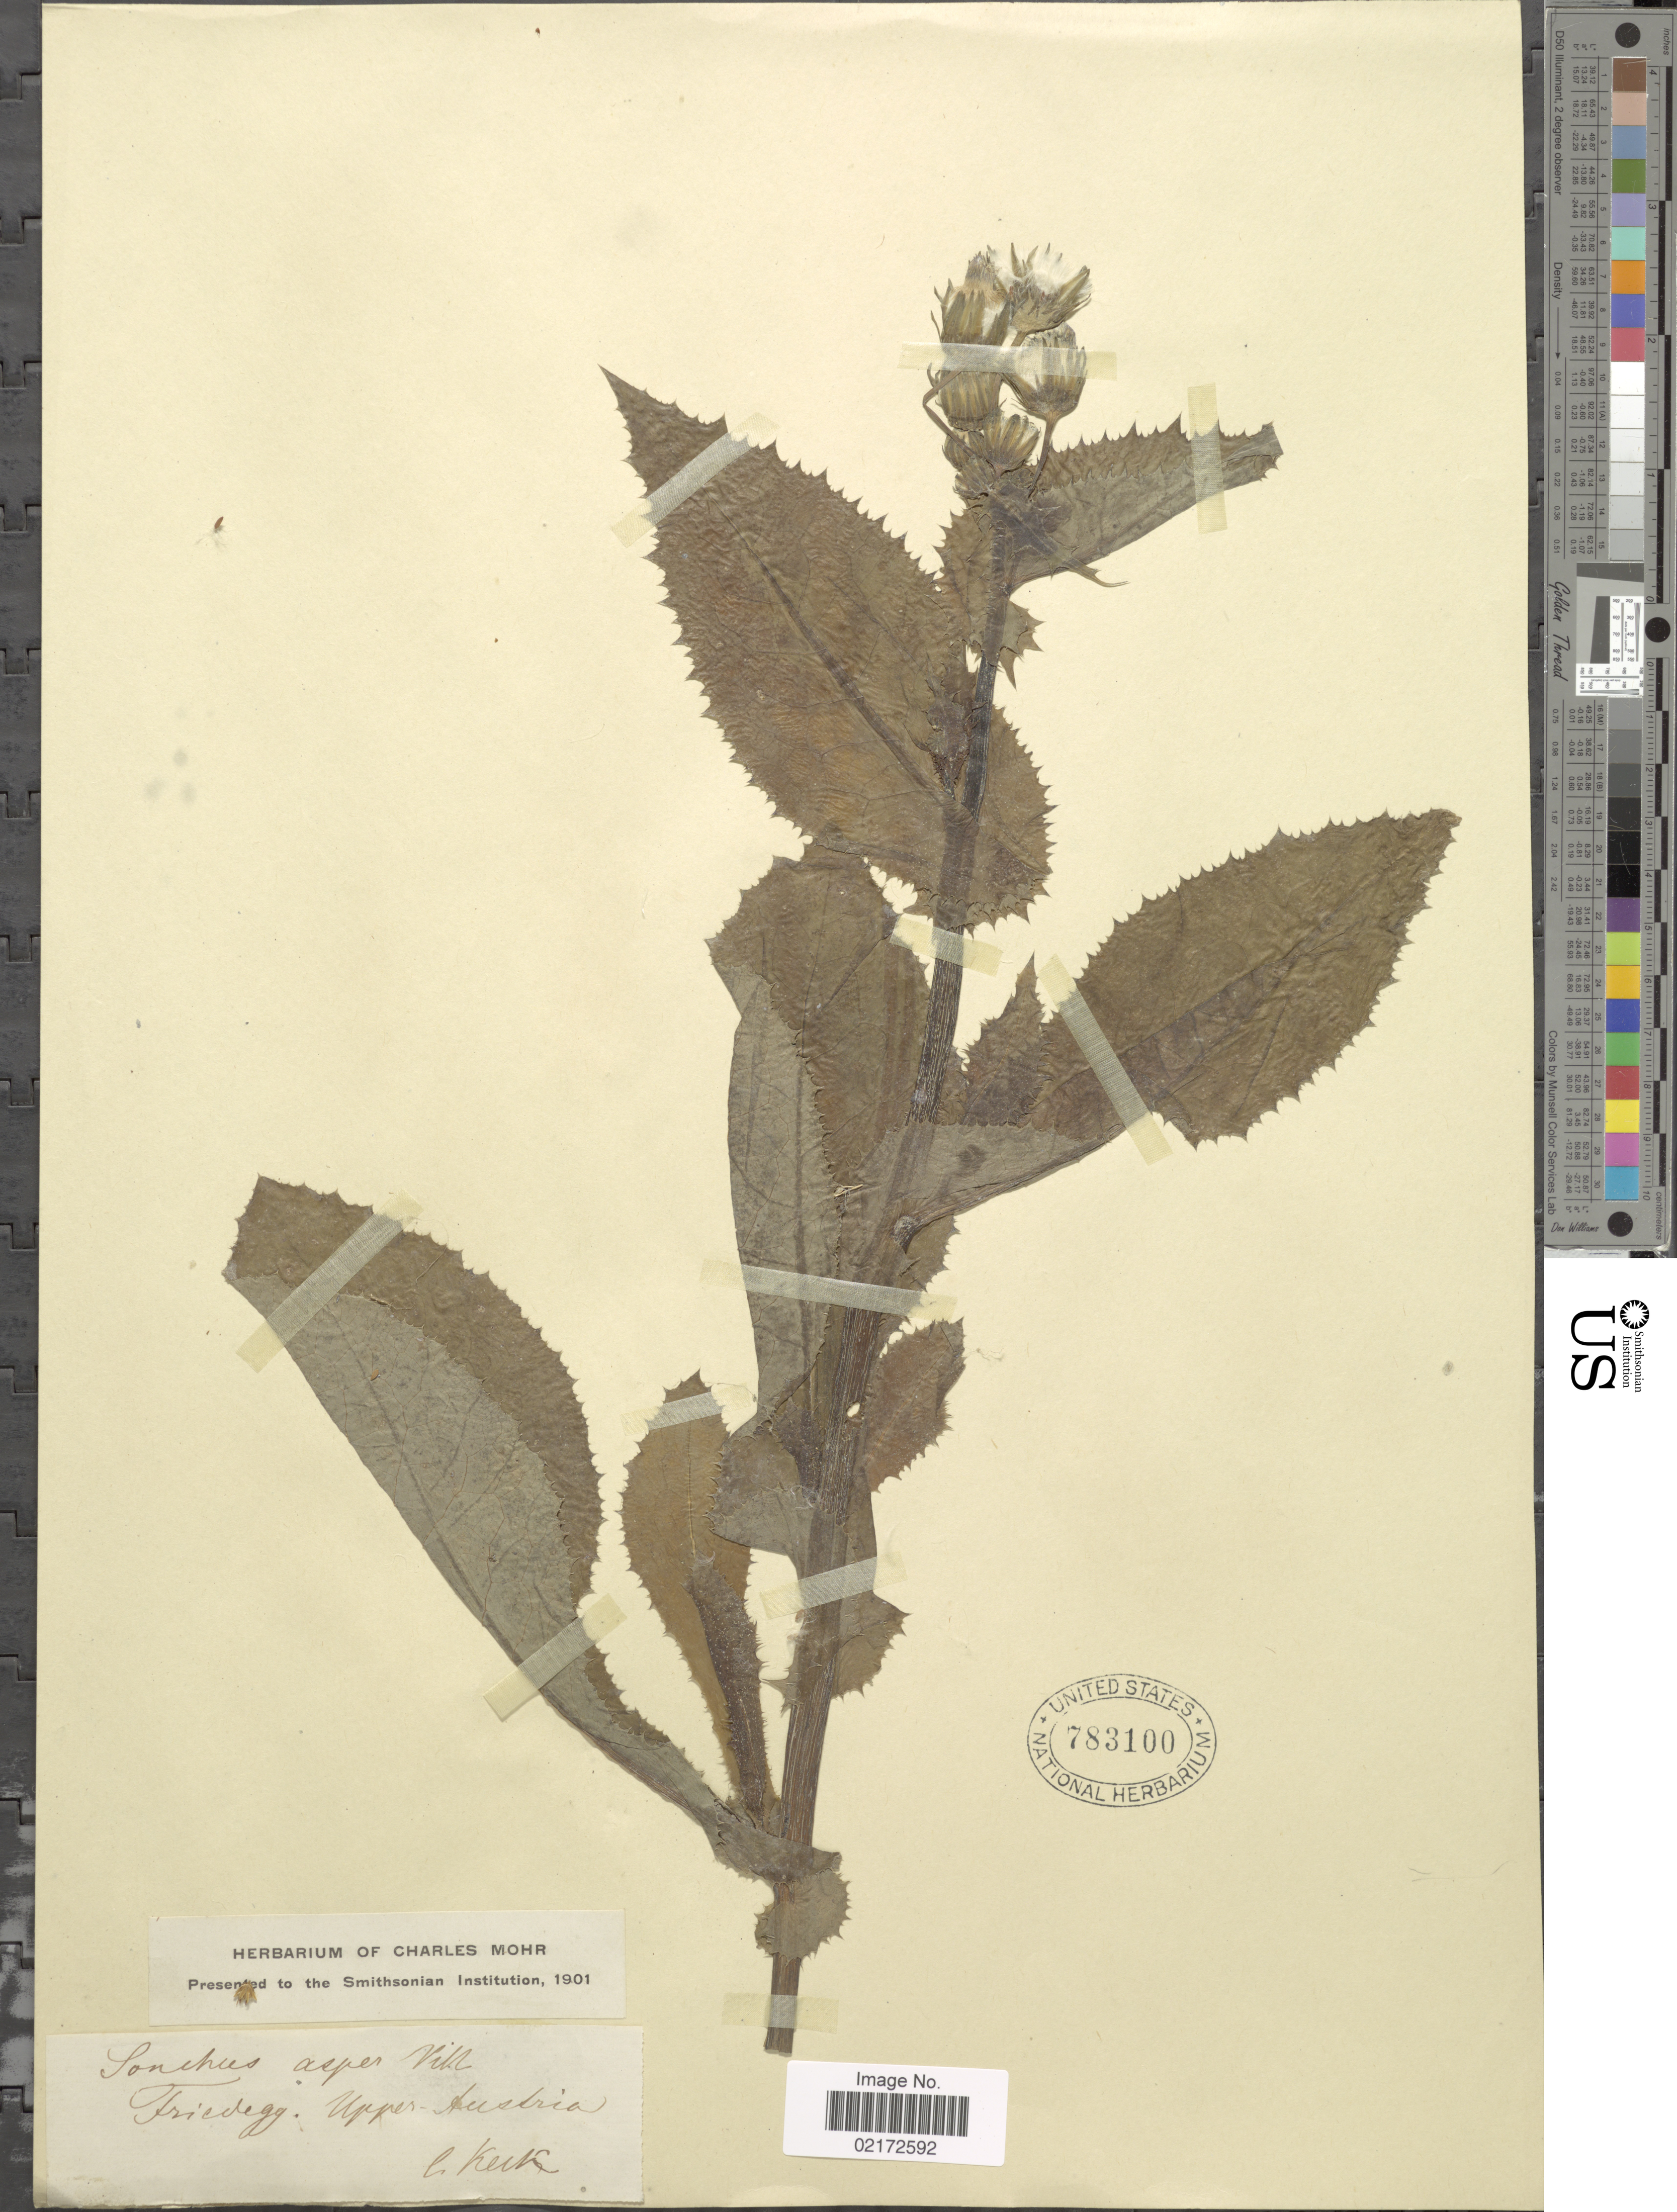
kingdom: Plantae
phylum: Tracheophyta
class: Magnoliopsida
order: Asterales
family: Asteraceae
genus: Sonchus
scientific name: Sonchus asper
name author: (L.) Hill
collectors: G. Keuck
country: Austria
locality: Friedegg: Upper-Austria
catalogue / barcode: US 783100